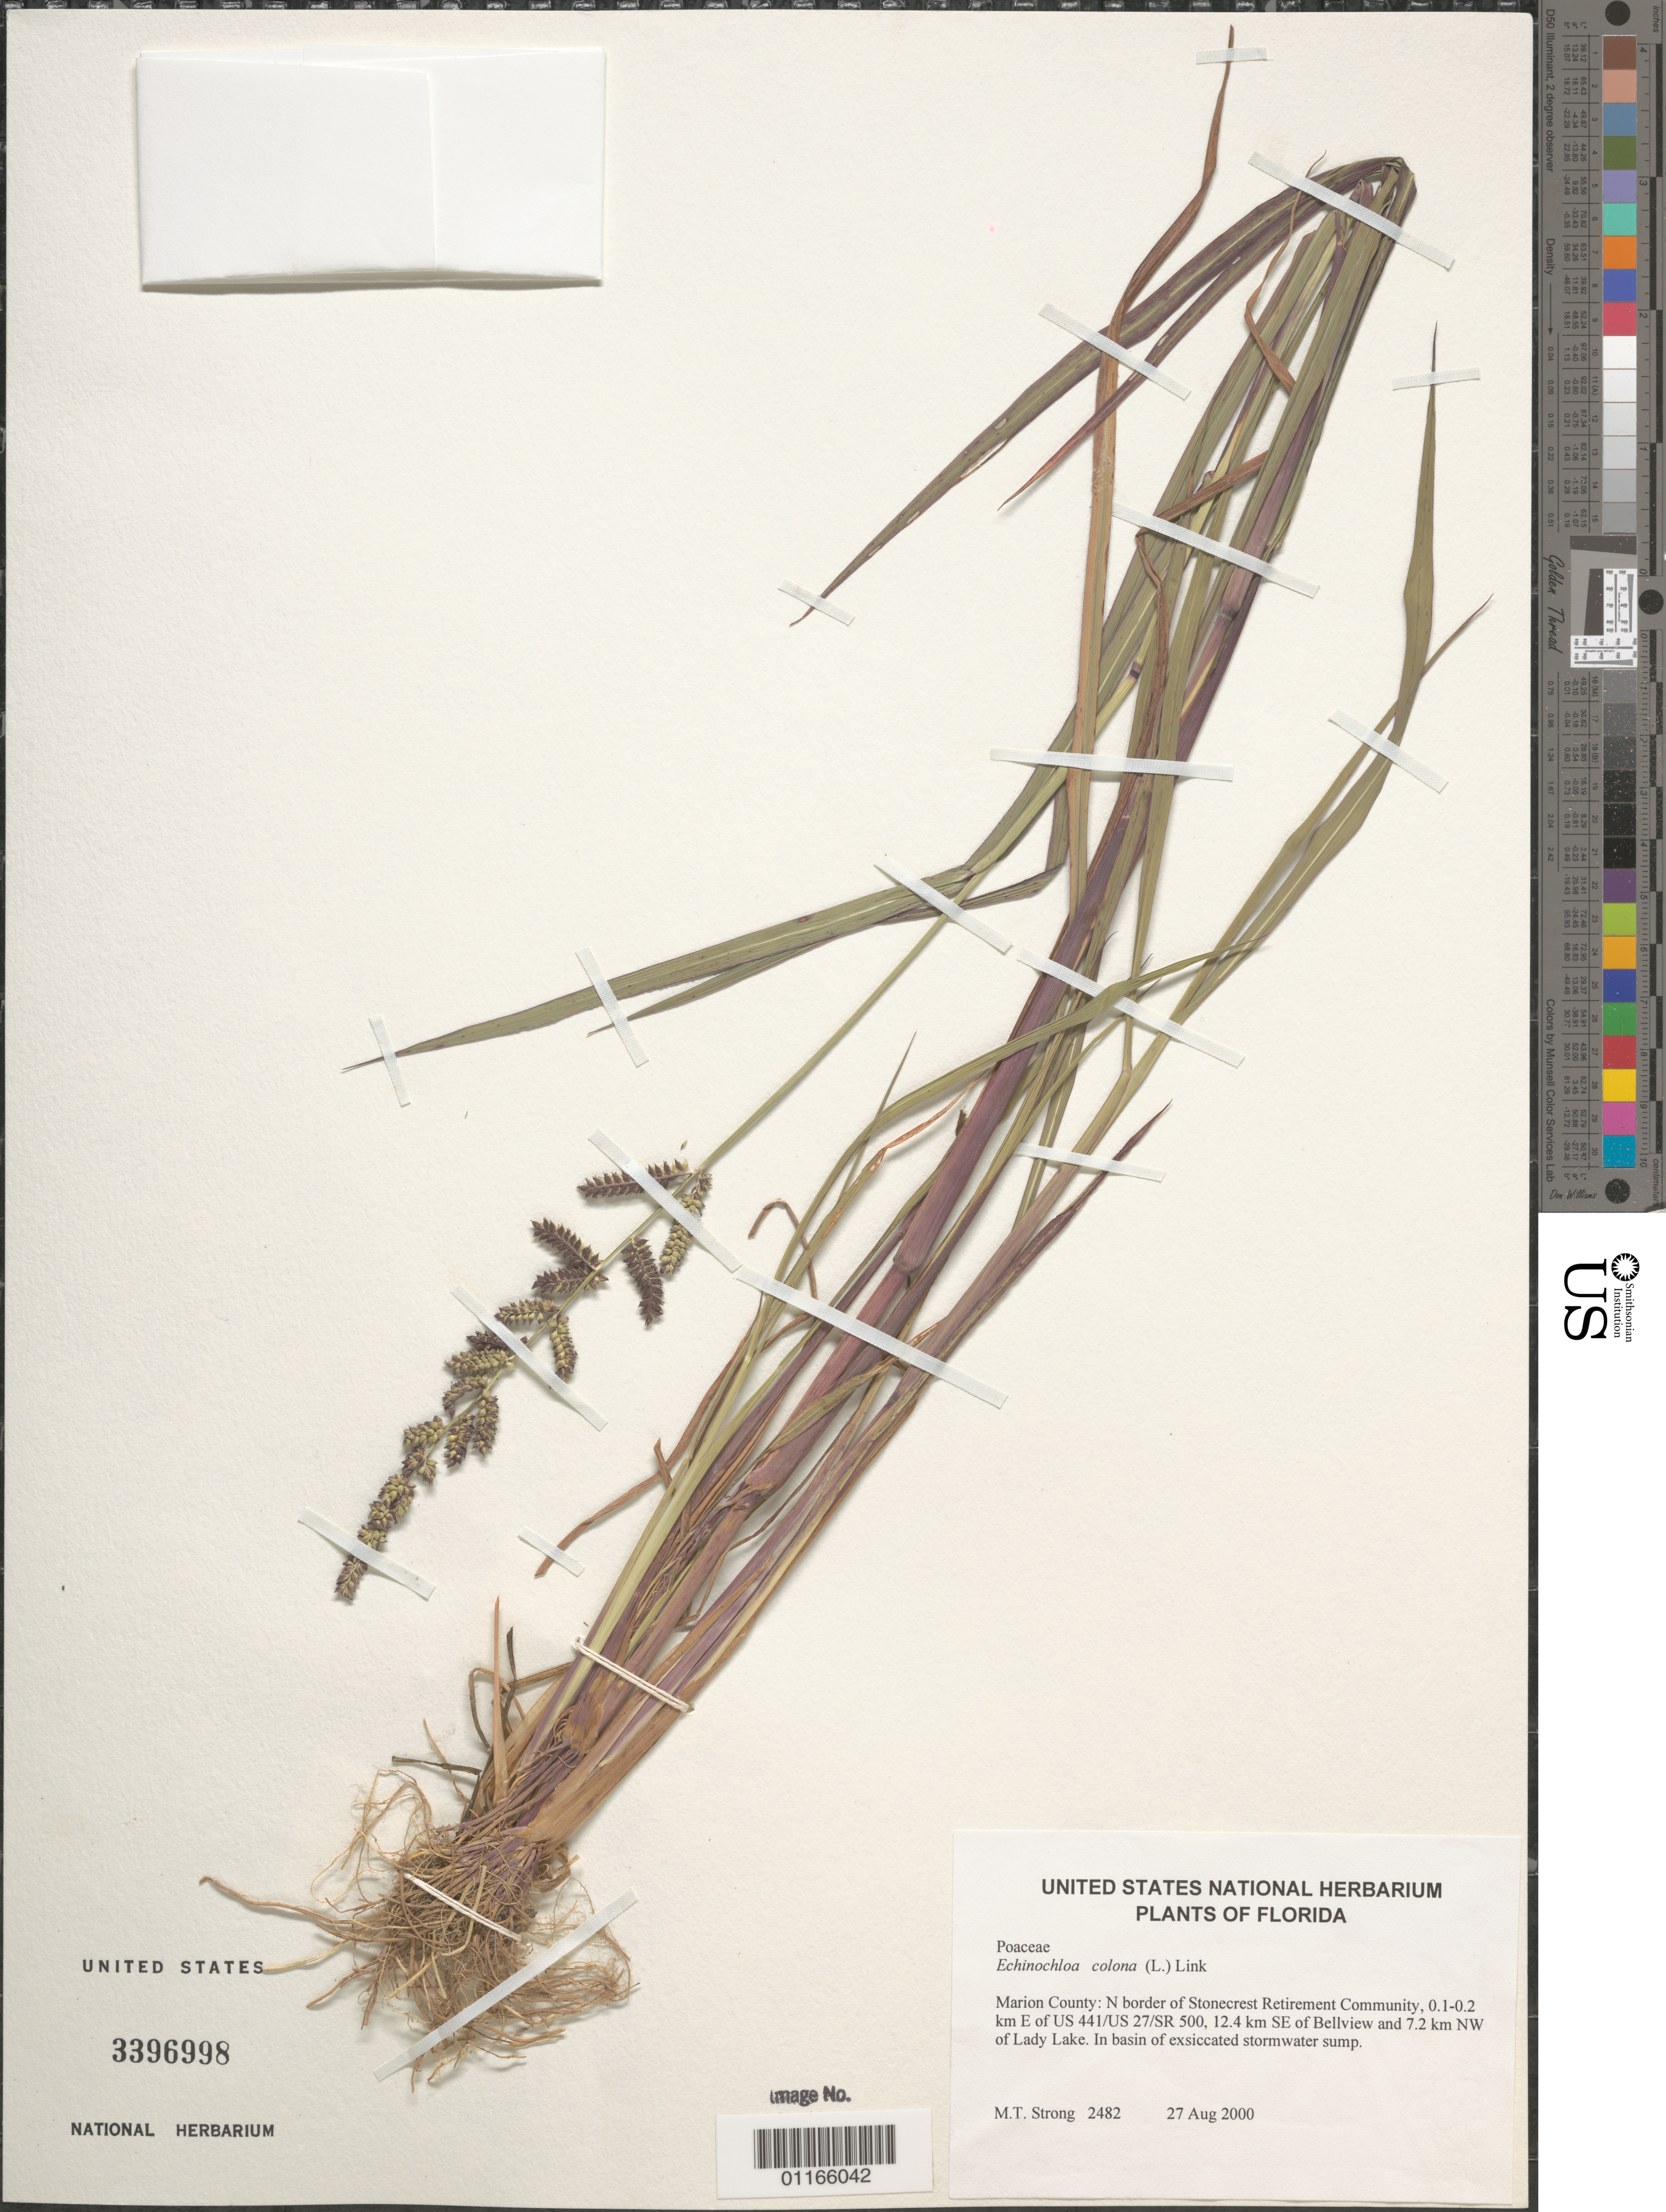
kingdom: Plantae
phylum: Tracheophyta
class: Liliopsida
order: Poales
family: Poaceae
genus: Echinochloa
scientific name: Echinochloa colona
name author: (L.) Link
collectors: M. T. Strong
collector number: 2482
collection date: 2000-08-27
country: United States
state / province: Florida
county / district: Marion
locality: N border of Stonecrest Retirement Community, 0.1-0.2 km E of US 441/US 27/SR 500, 12.4 km SE of Bellview and 7.2 km NW of Lady Lake.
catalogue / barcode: US 3396998